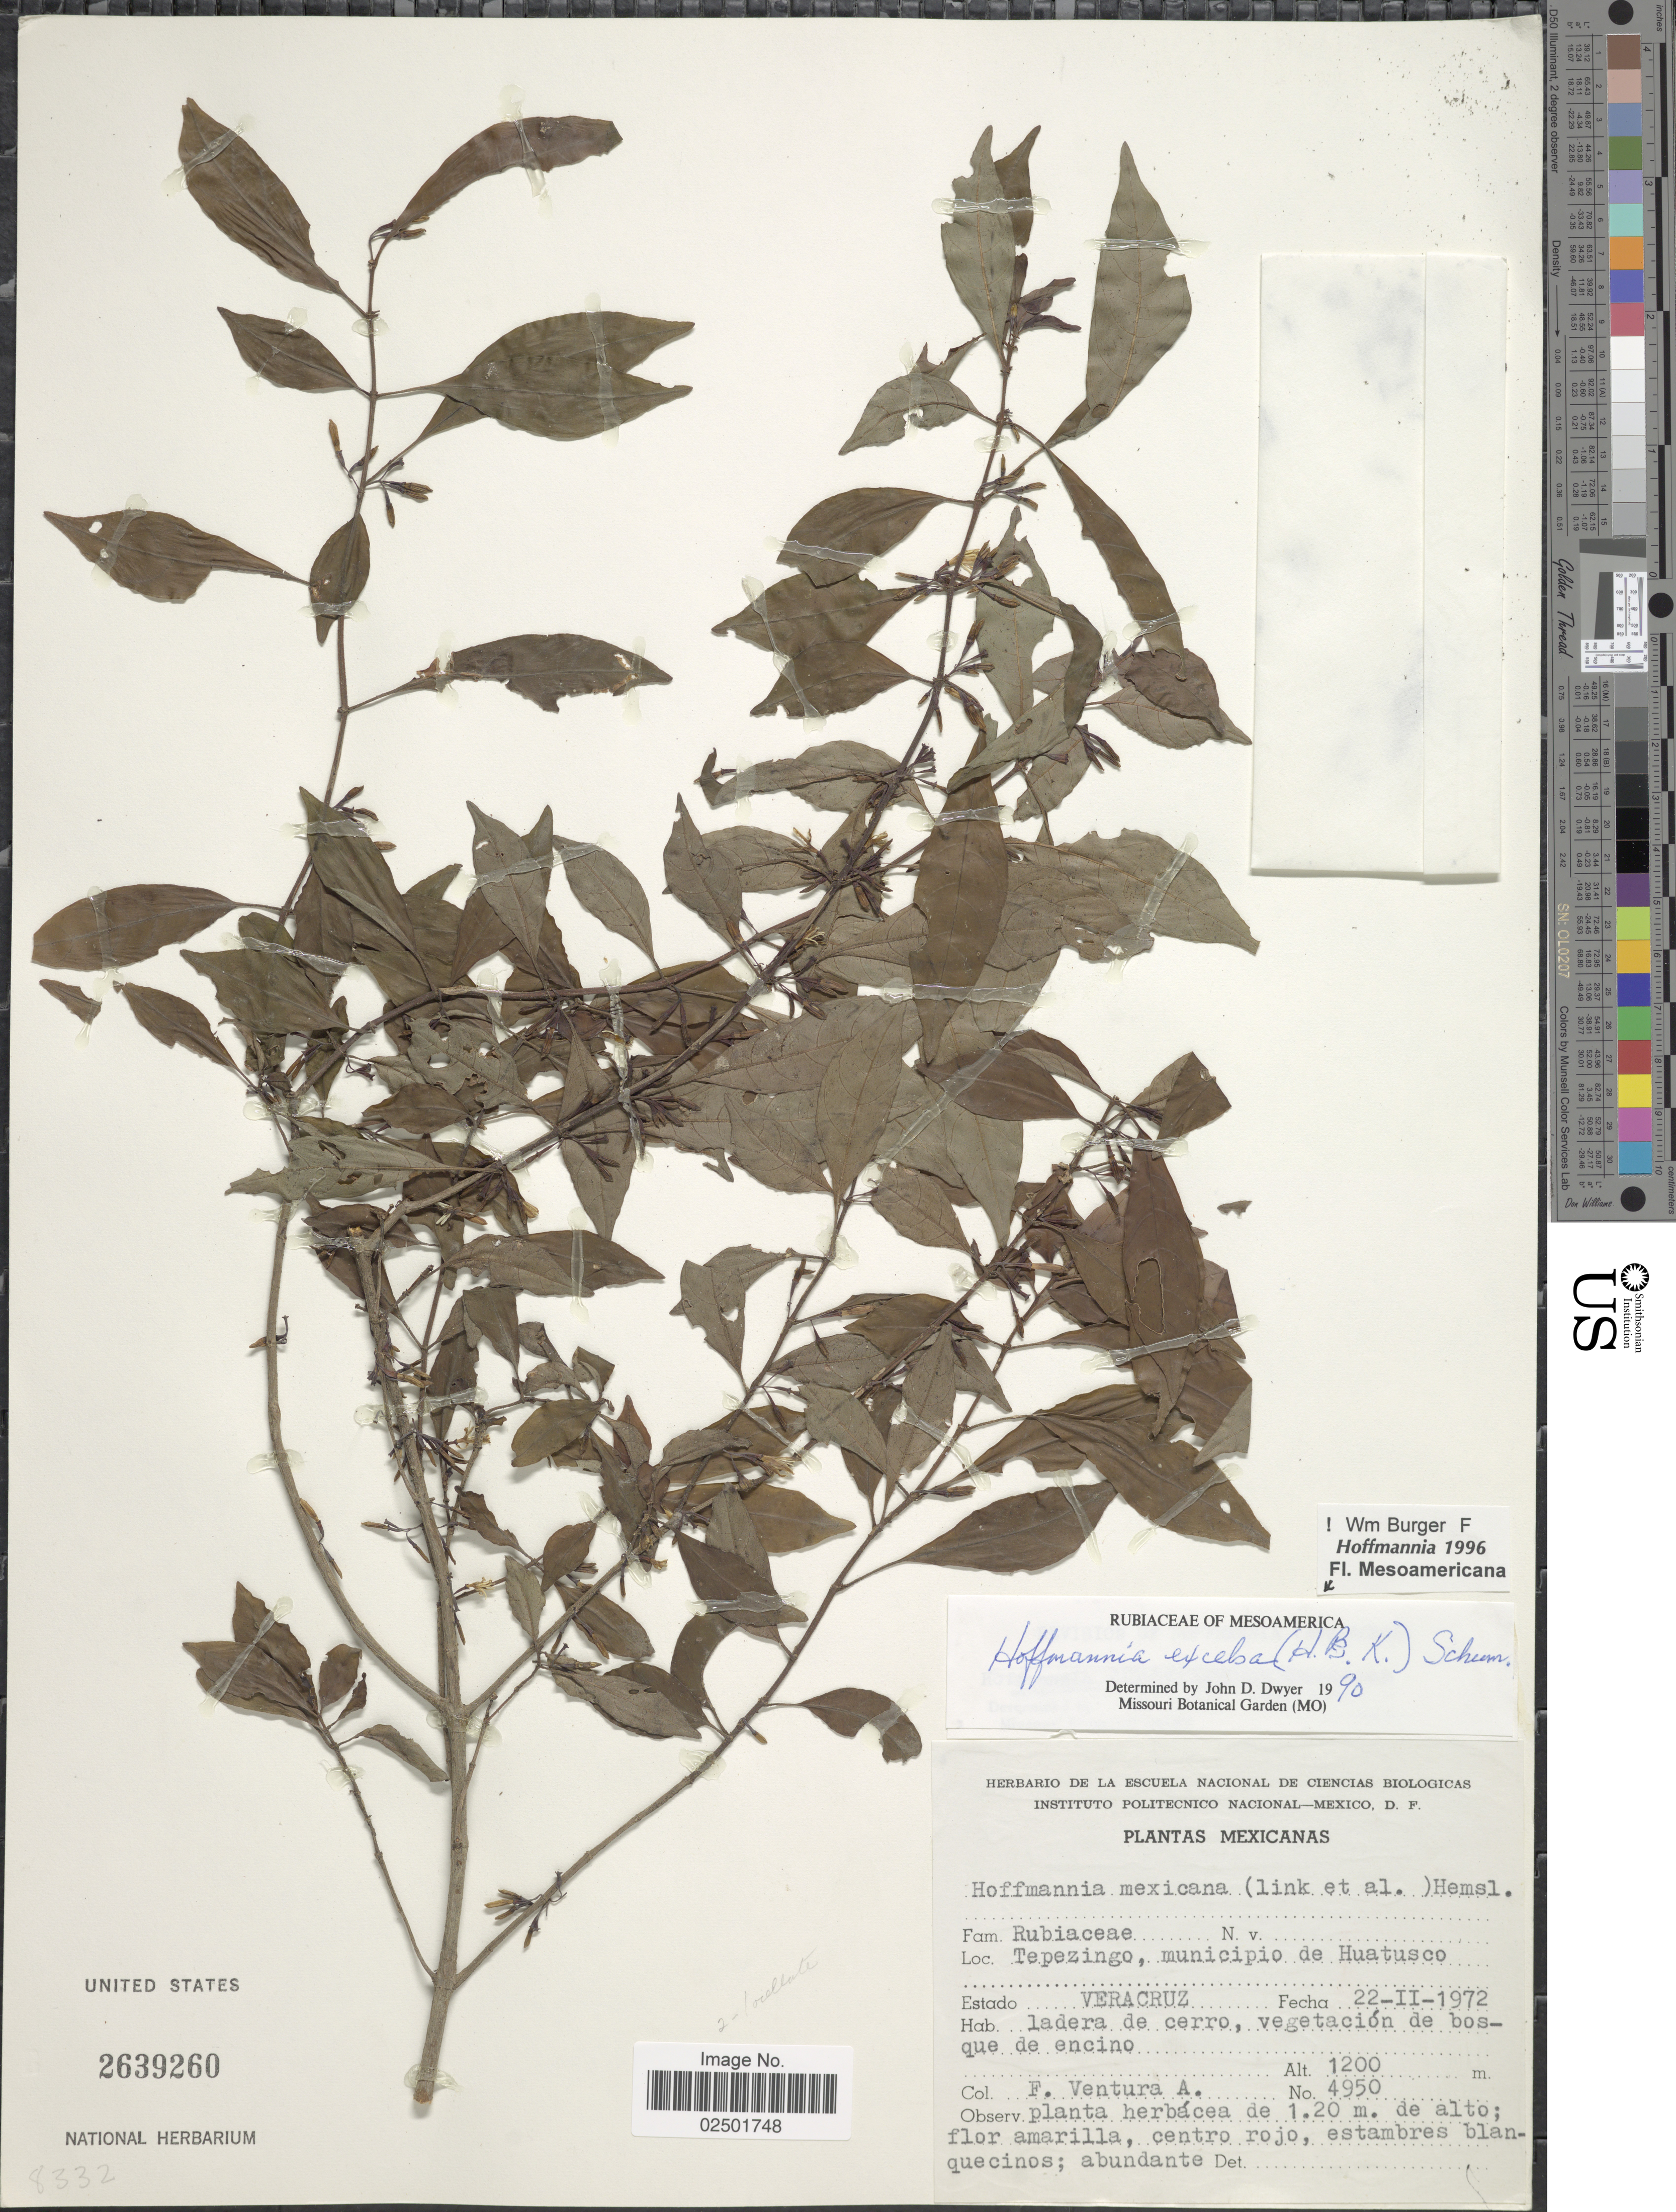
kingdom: Plantae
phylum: Tracheophyta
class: Magnoliopsida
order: Gentianales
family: Rubiaceae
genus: Hoffmannia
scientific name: Hoffmannia excelsa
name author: (Kunth) K. Schum.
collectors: F. Ventura A.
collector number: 4950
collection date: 1972-02-22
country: Mexico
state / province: Veracruz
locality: Tepezingo, municipio de Huatusco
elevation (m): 1200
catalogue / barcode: US 2639260